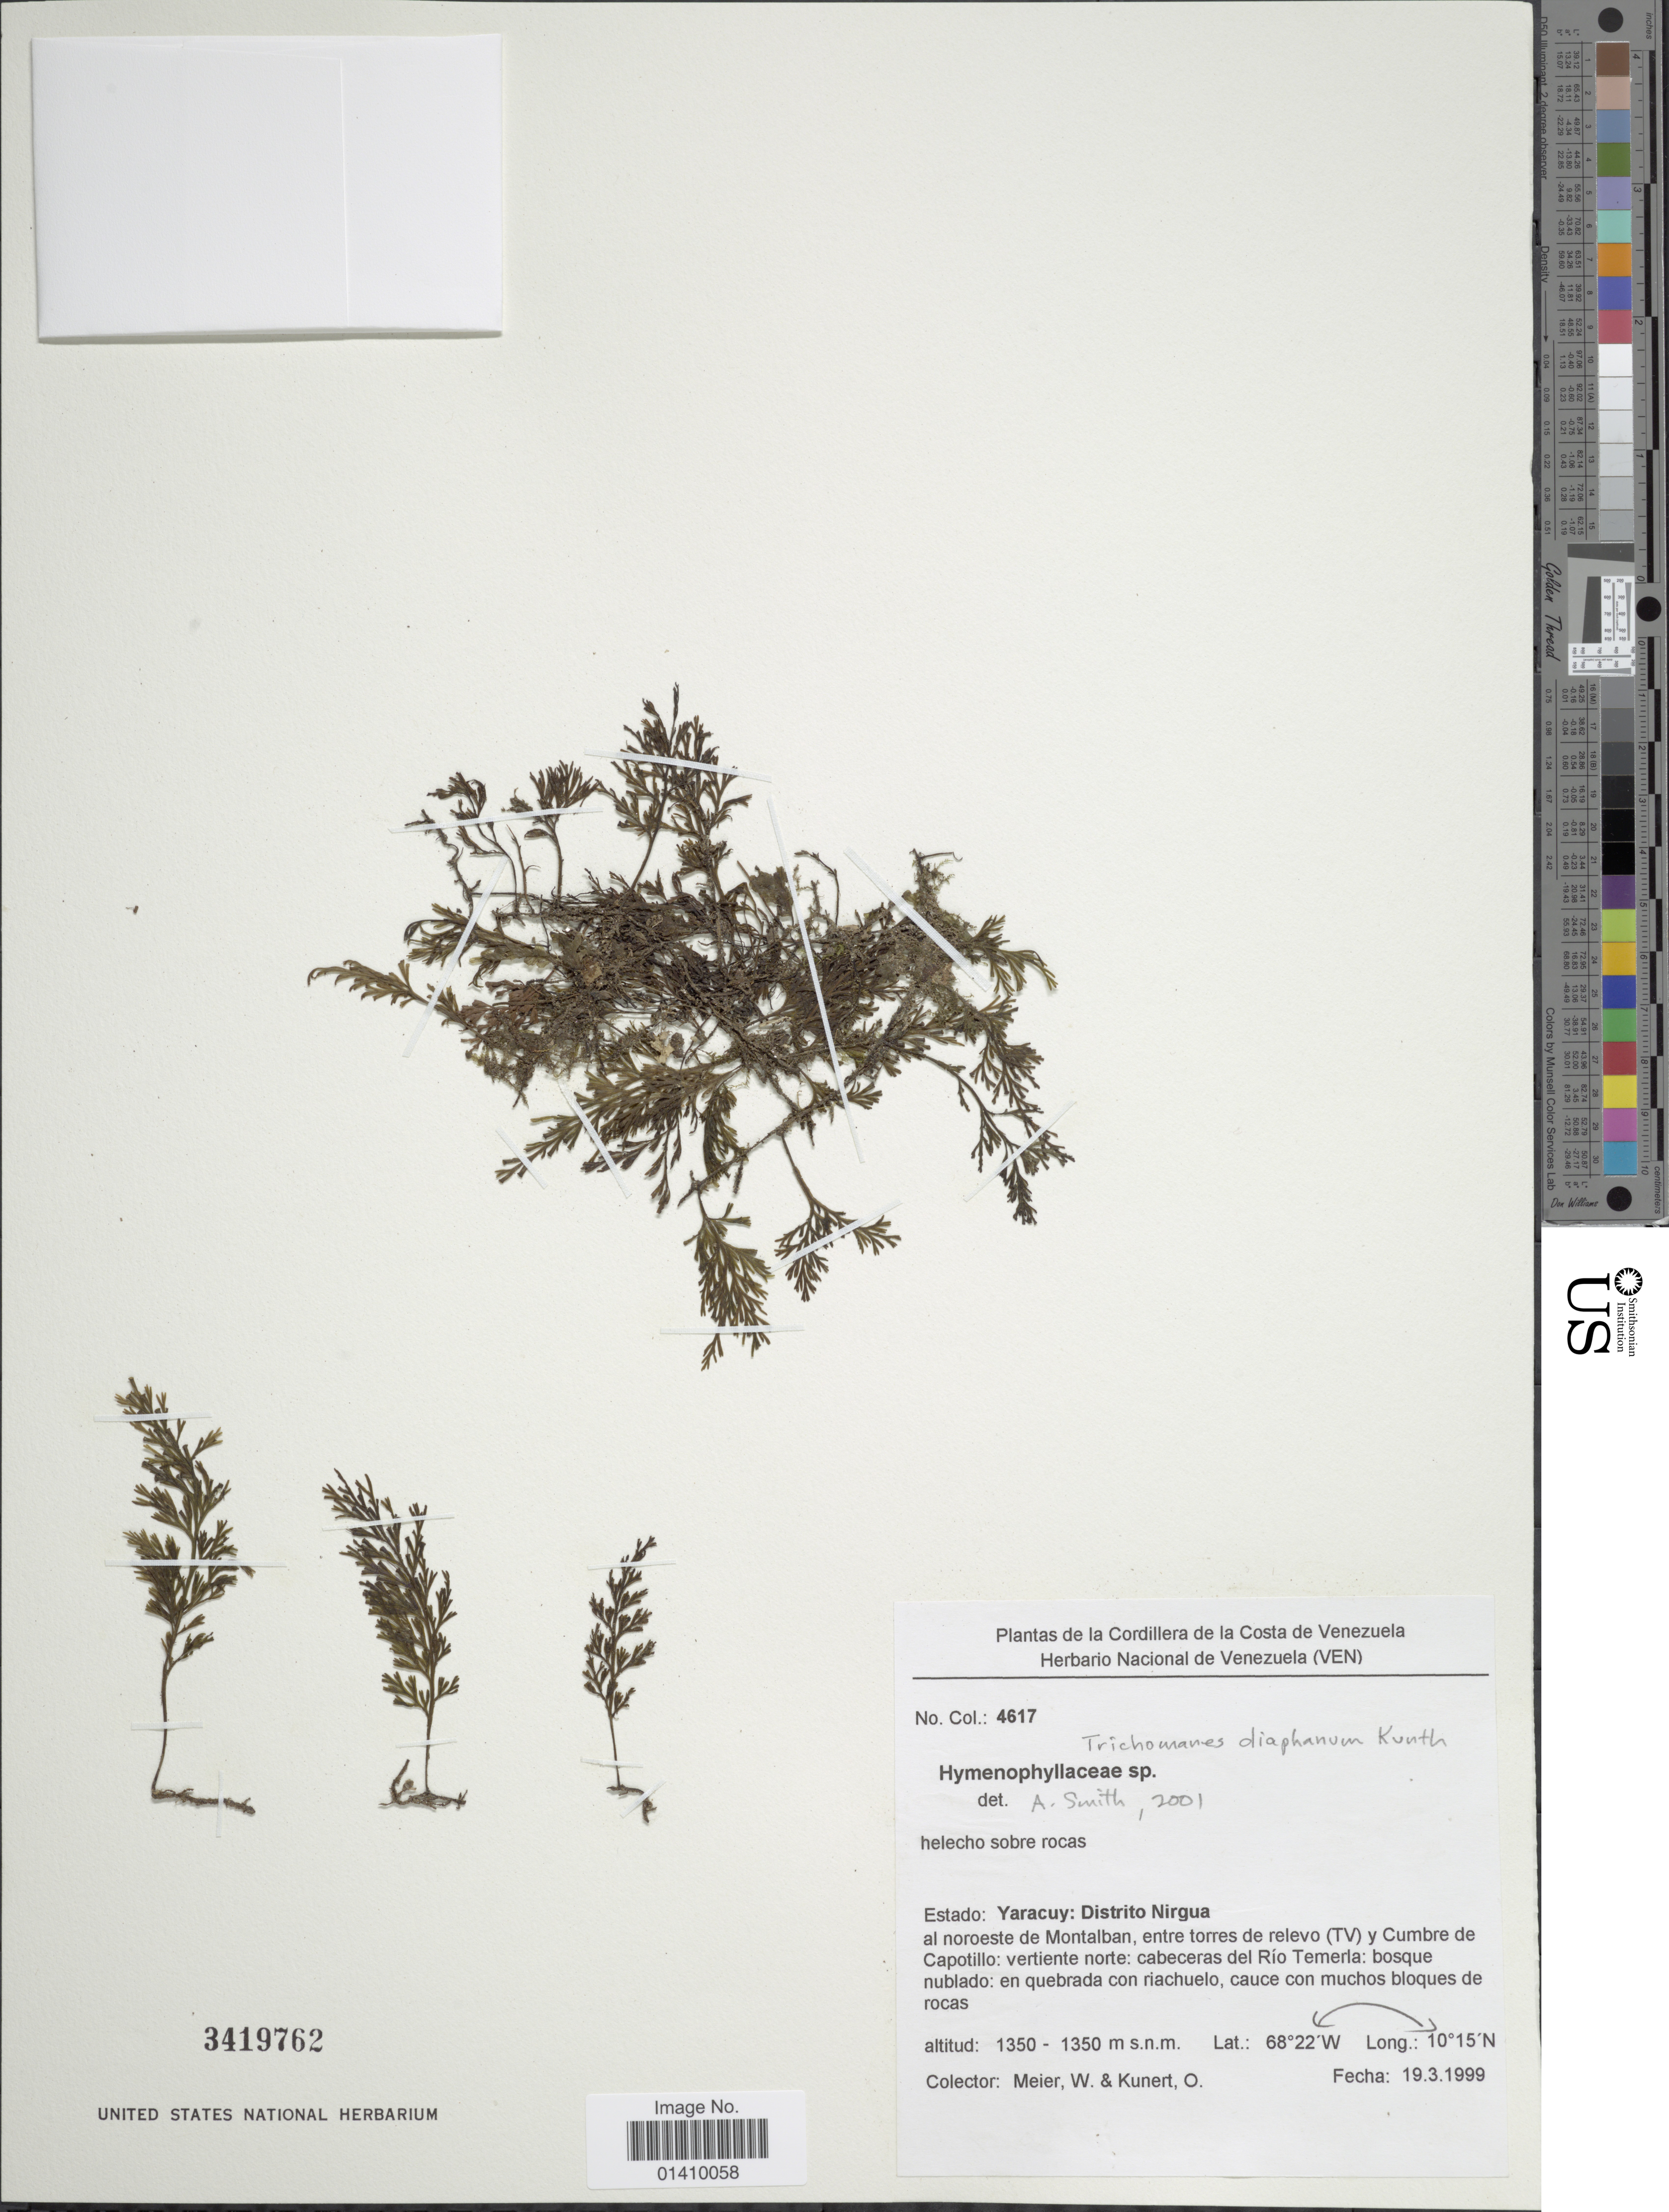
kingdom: Plantae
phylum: Tracheophyta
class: Polypodiopsida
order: Hymenophyllales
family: Hymenophyllaceae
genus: Polyphlebium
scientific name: Polyphlebium diaphanum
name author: (Kunth) Ebihara & Dubuisson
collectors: W. Meier & O. Kunert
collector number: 4617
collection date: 1999-03-19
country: Venezuela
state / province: Yaracuy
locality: Estado: Yaracuy distrito Nirgua al noroeste de Montalban entre torres de relevo TV y Cumbre de Capotillo: vertiente norte: cabeceras del Rio Temerla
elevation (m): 1350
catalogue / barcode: US 3419762